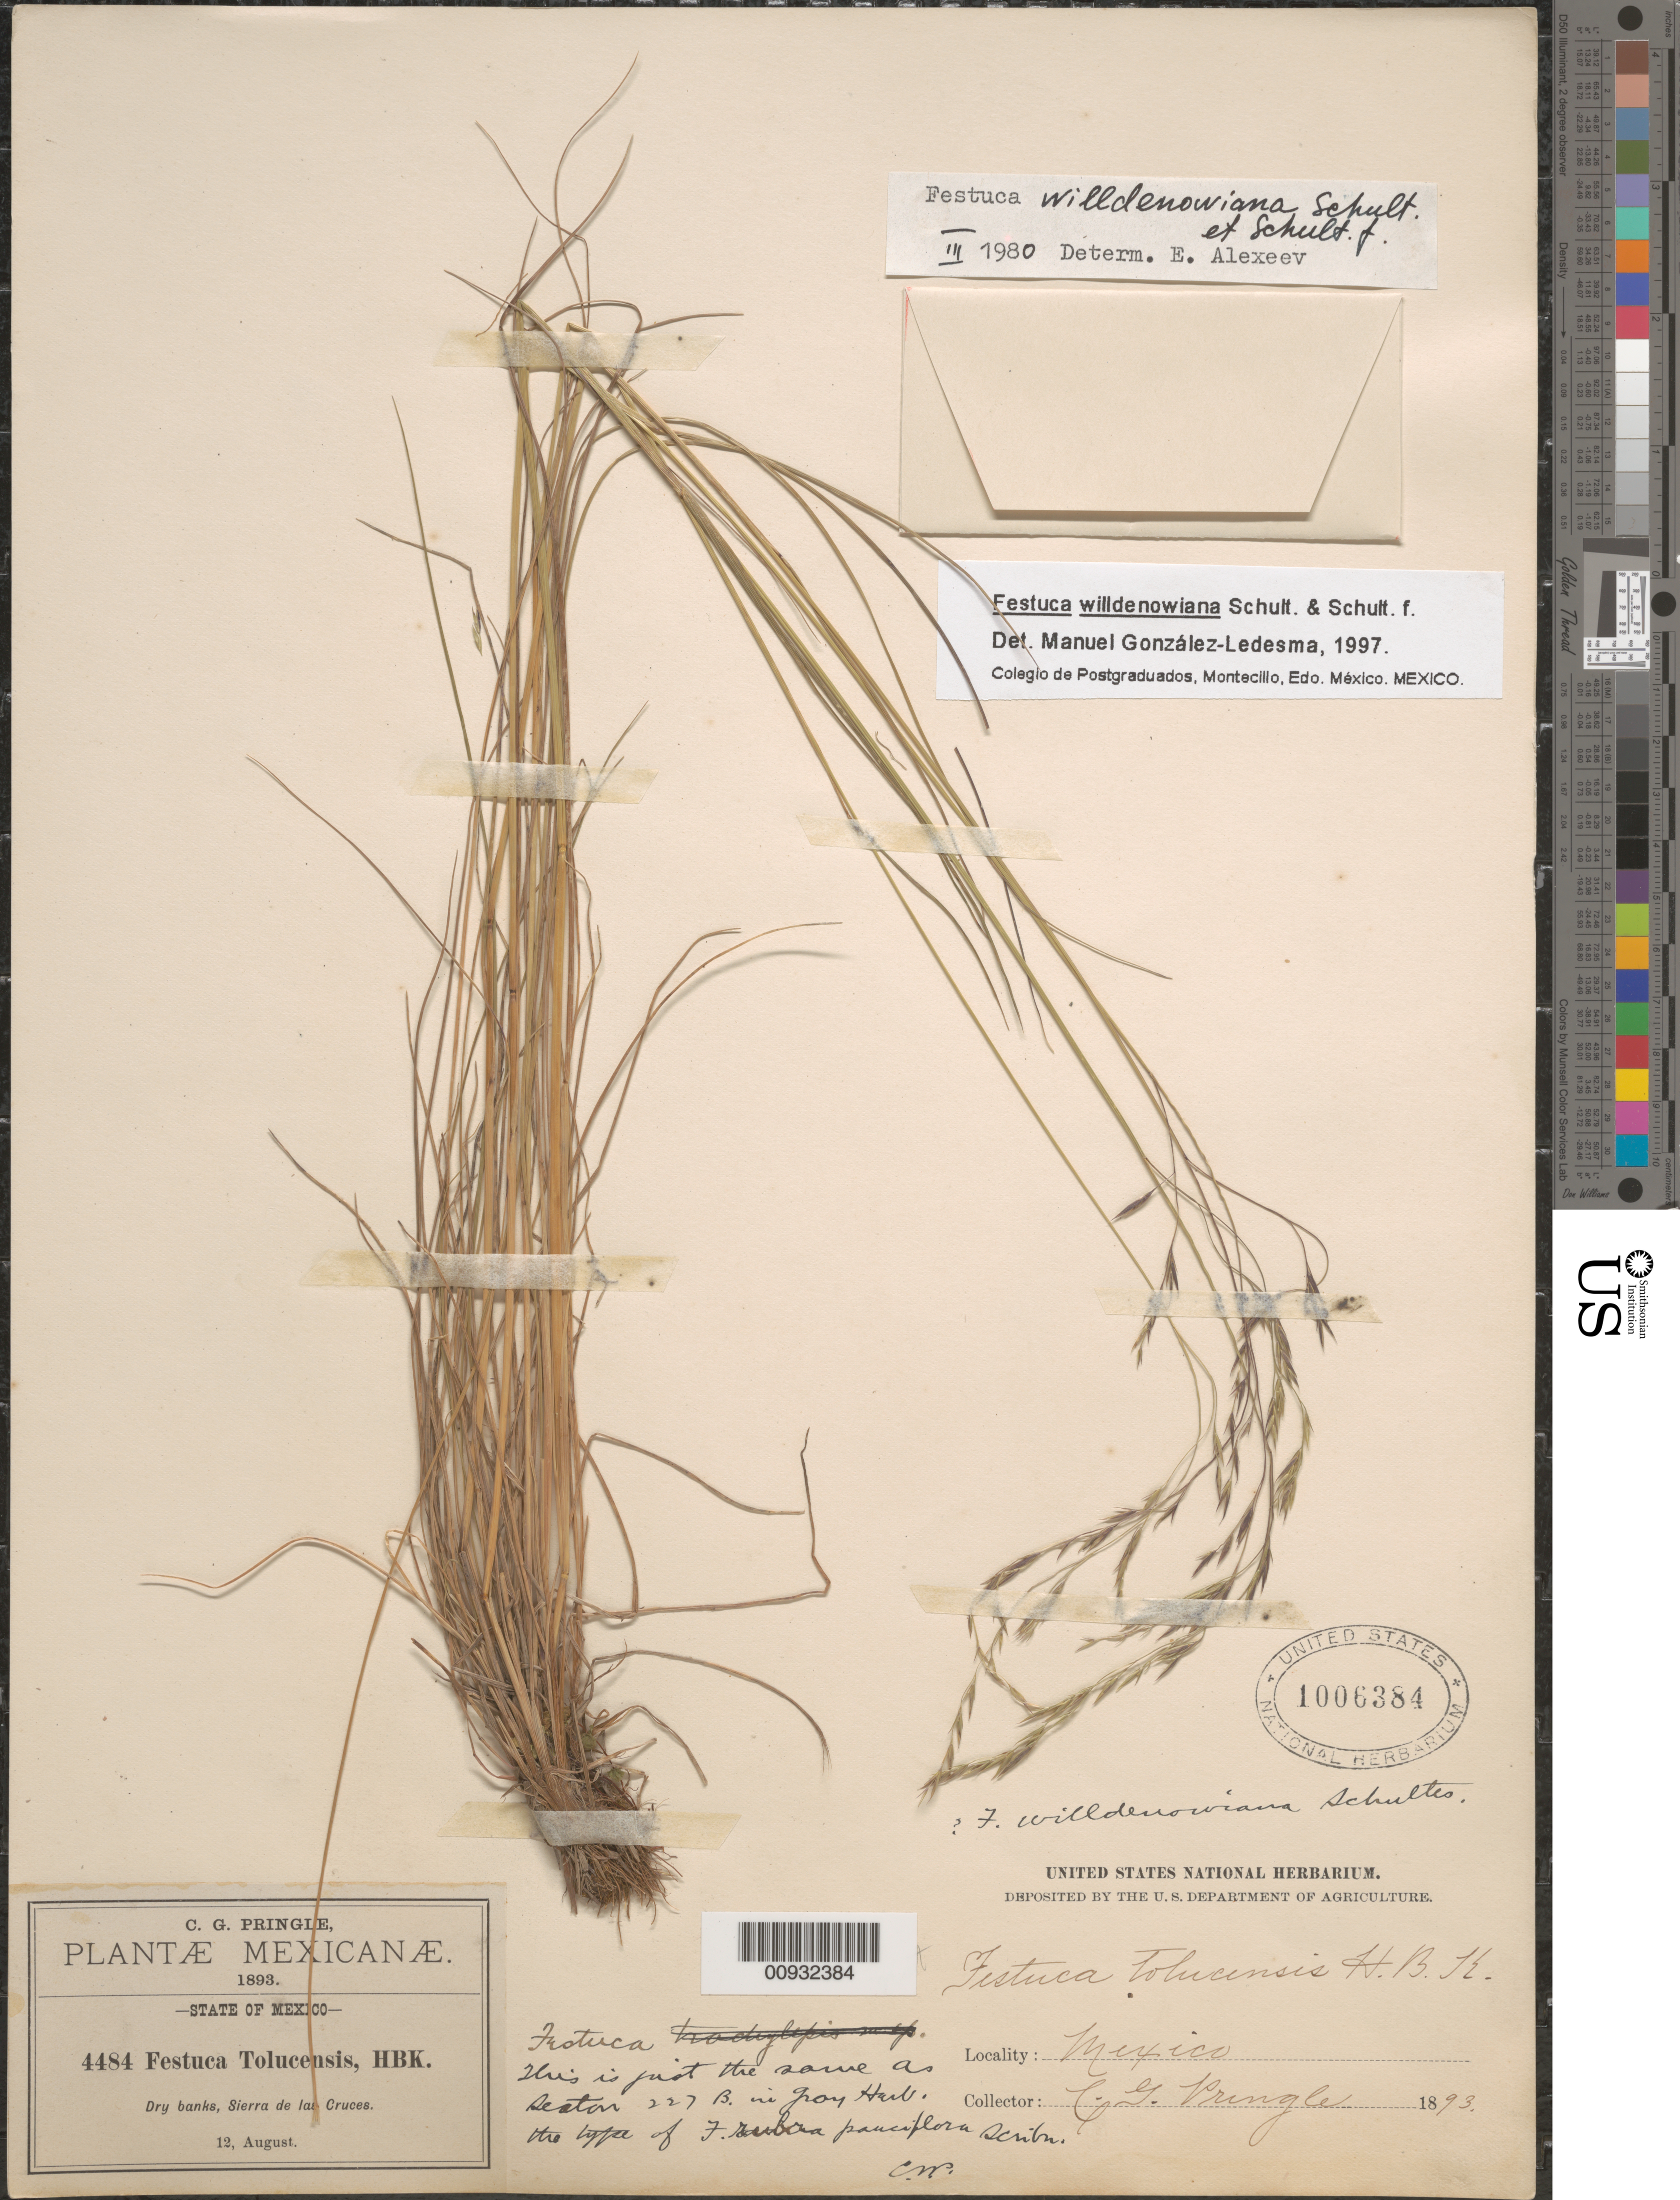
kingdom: Plantae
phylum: Tracheophyta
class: Liliopsida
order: Poales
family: Poaceae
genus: Festuca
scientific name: Festuca willdenowiana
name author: Schult. & Schult. f.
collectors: C. G. Pringle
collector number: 4484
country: Mexico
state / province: México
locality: Sierra de Las Cruces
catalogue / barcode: US 1006384